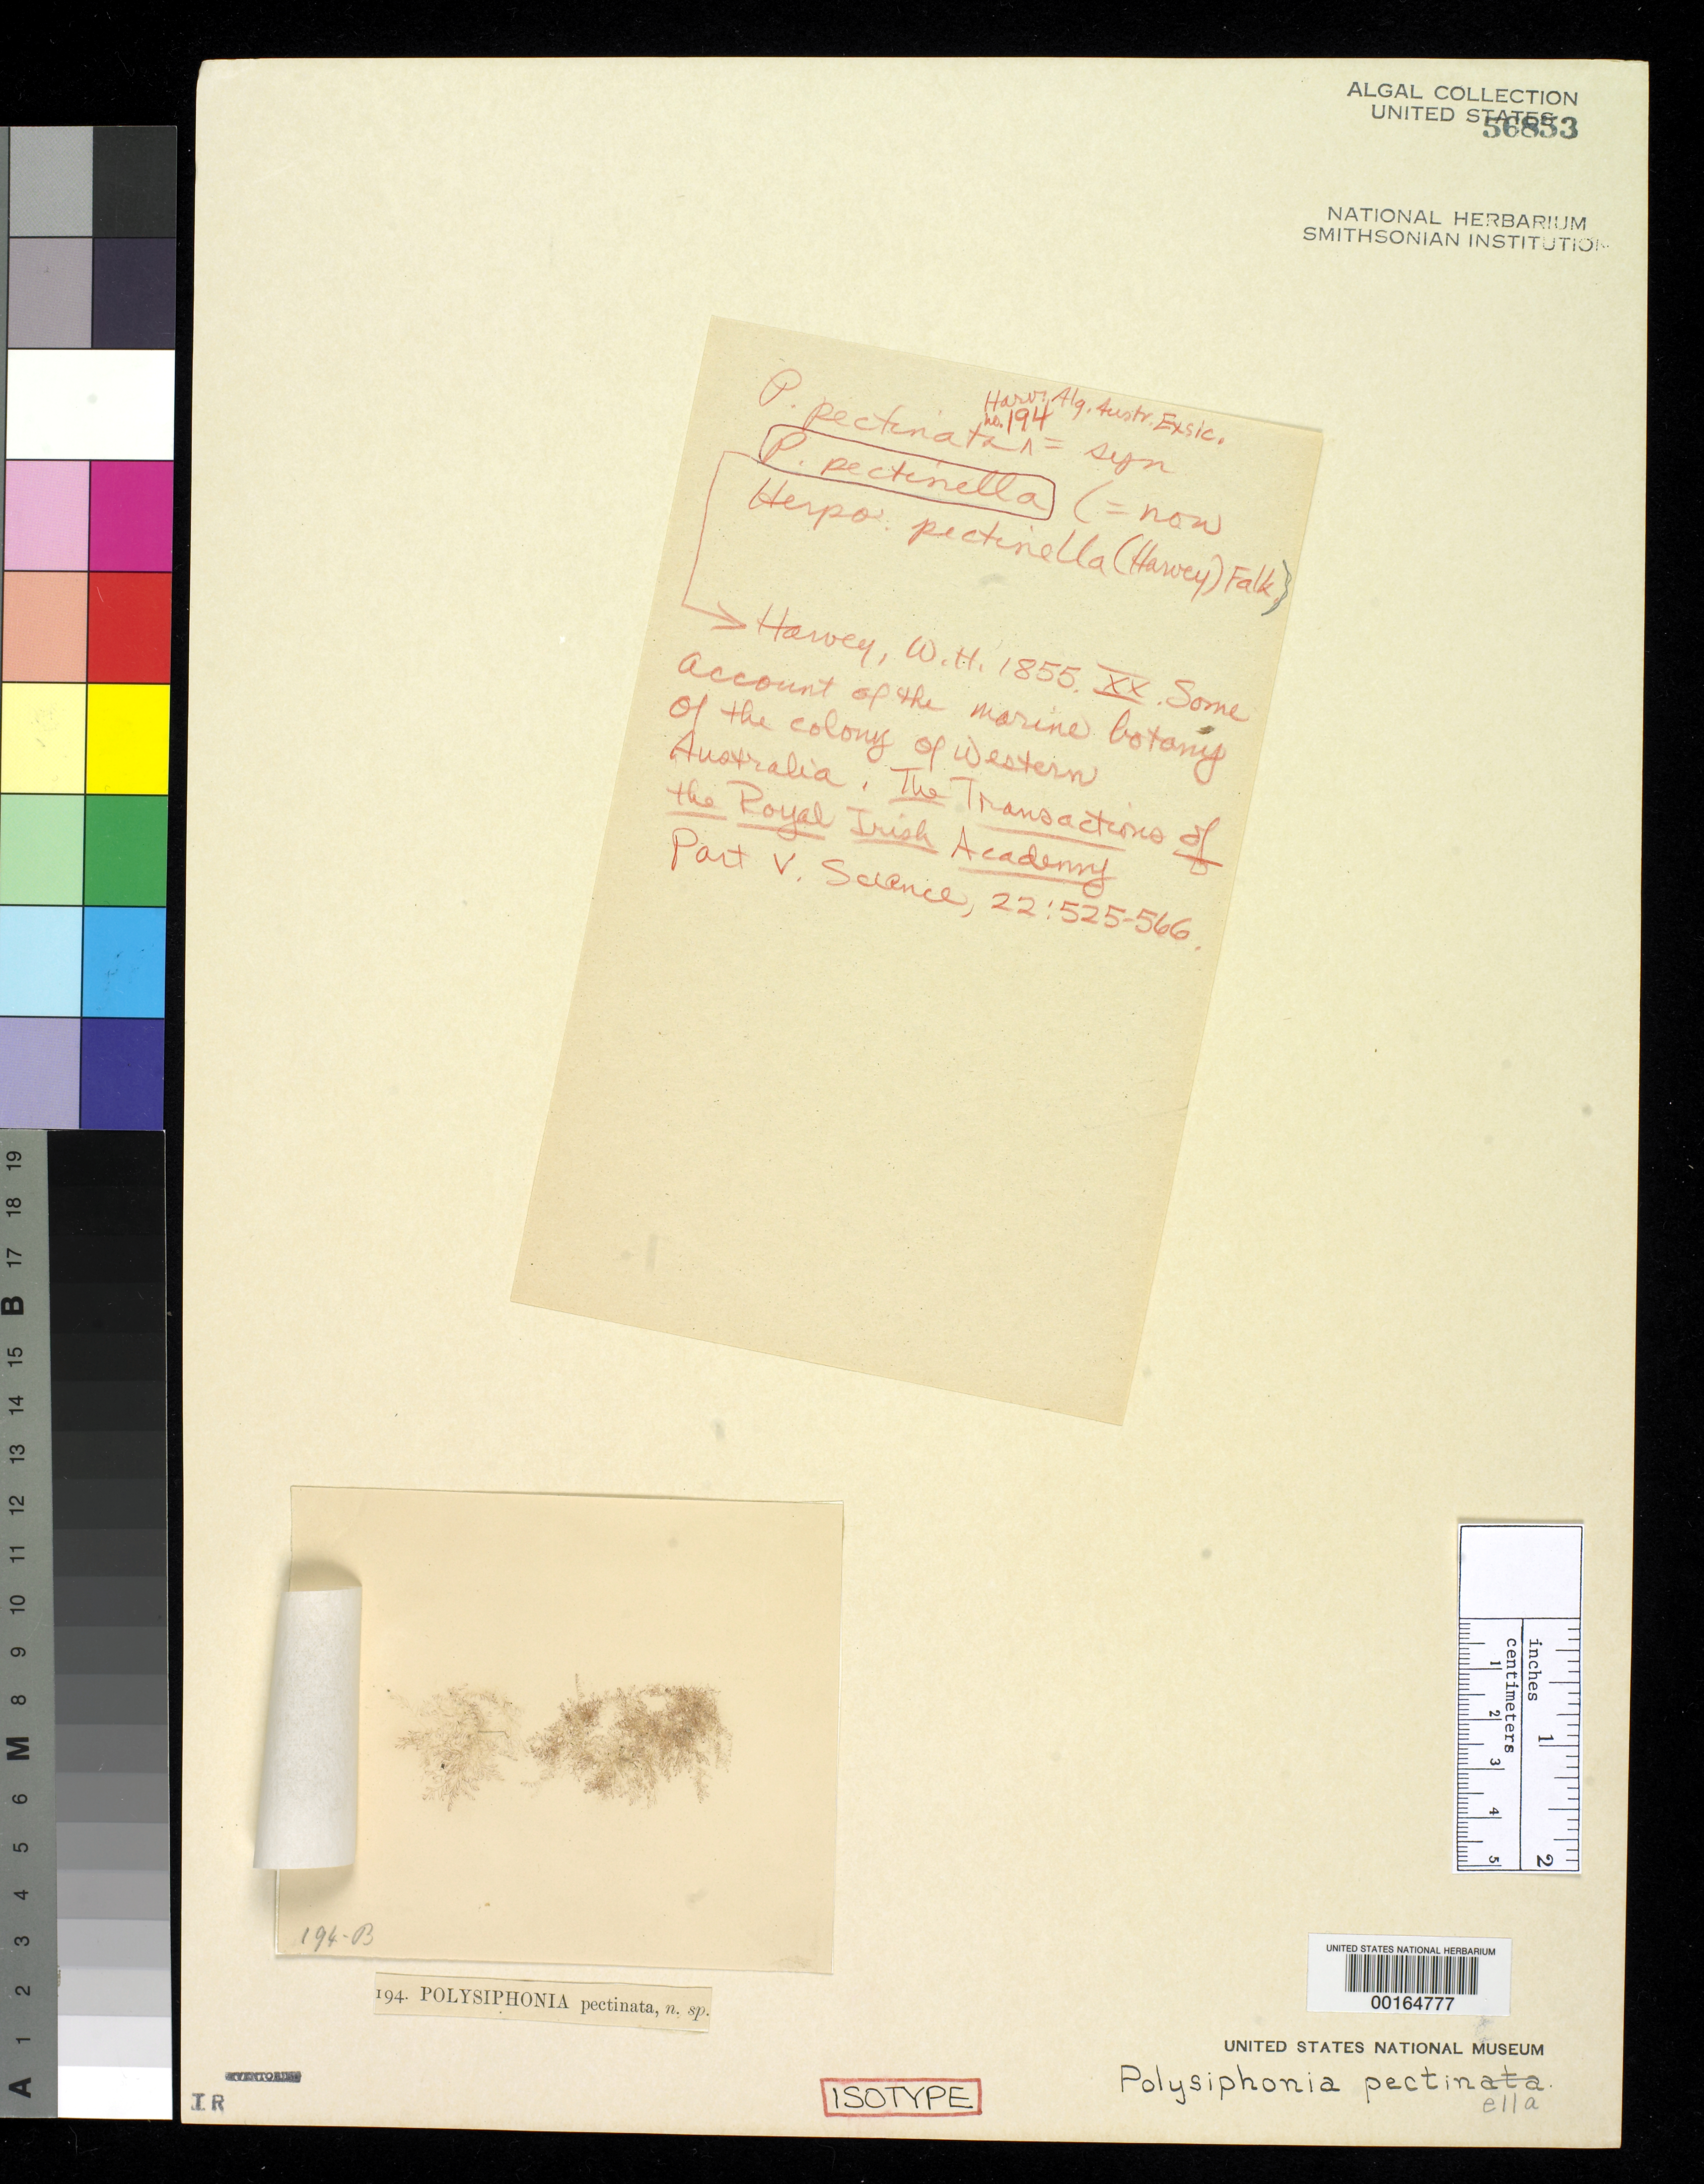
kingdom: Plantae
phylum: Rhodophyta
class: Florideophyceae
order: Ceramiales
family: Rhodomelaceae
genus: Polysiphonia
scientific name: Polysiphonia pectinella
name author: Harv.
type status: Isotype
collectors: W. Harvey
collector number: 194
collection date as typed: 1854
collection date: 1854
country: Australia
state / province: Western Australia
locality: Princess Royal Harbor, King George Sound.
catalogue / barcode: US 56853